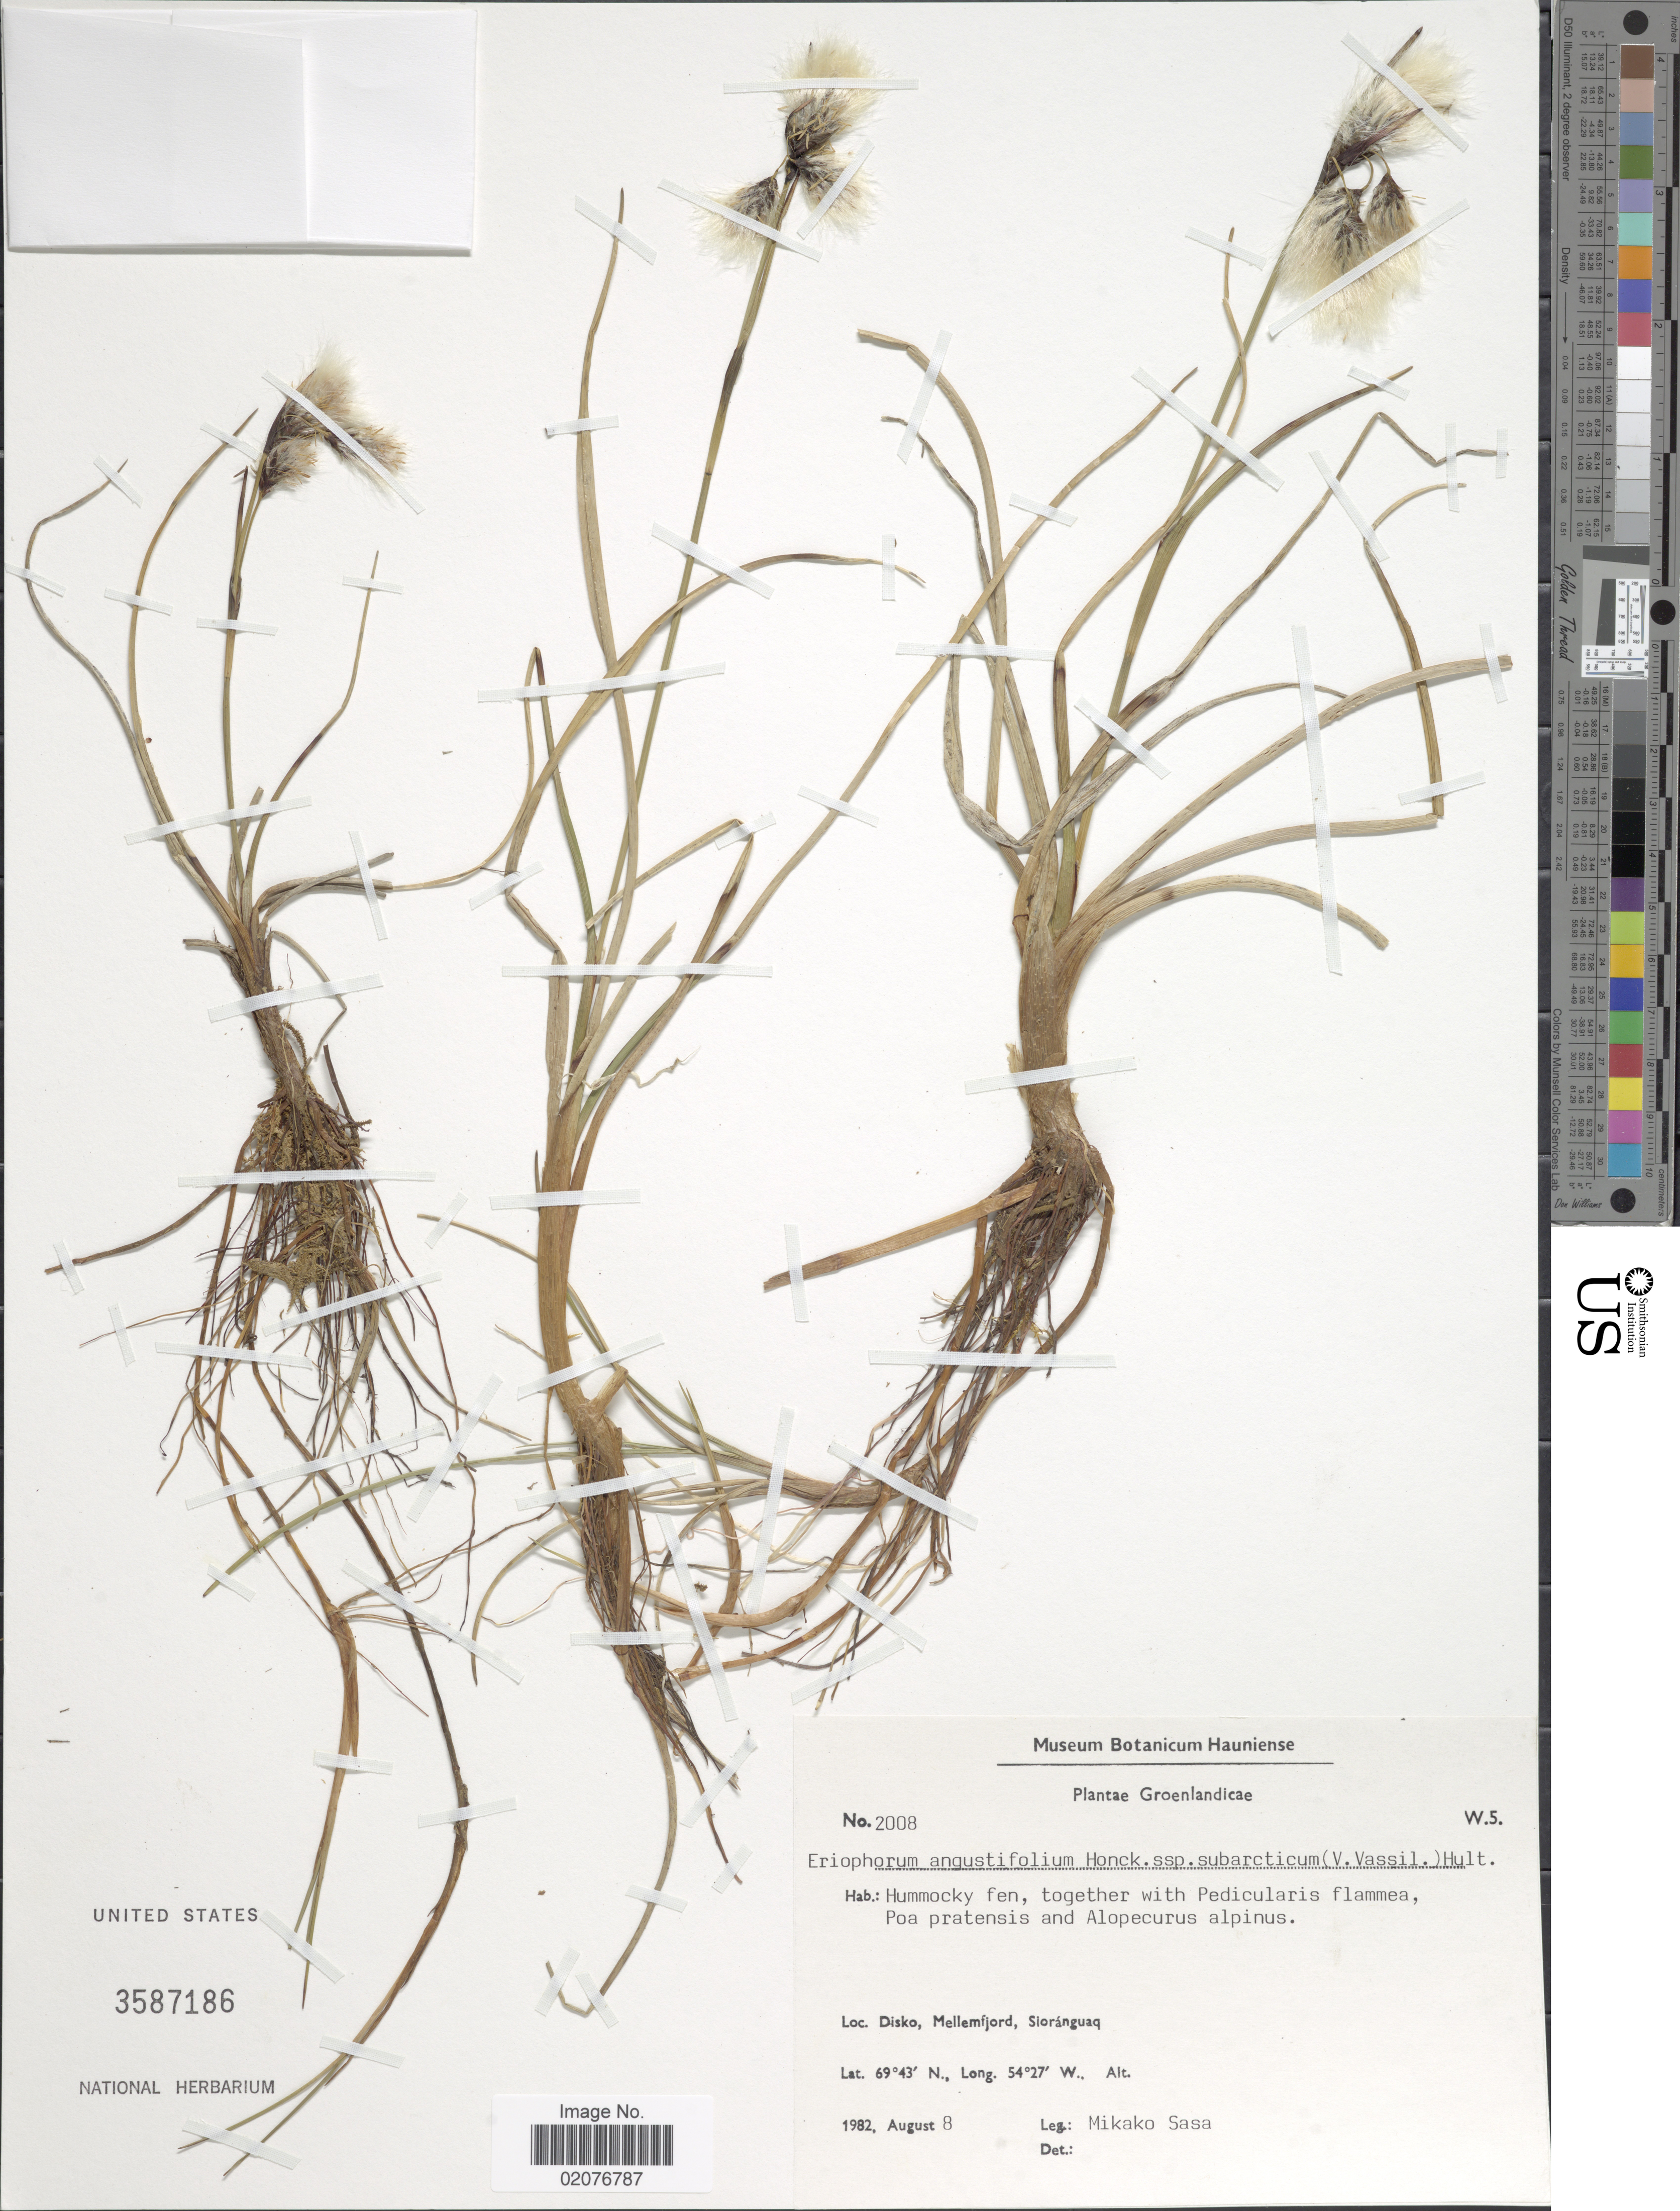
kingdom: Plantae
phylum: Tracheophyta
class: Liliopsida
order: Poales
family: Cyperaceae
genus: Eriophorum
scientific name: Eriophorum angustifolium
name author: Honck.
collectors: M. Sasa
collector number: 2008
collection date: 1982-08-08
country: Greenland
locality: Disko, Mallemfjord, Sioránguaq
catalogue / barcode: US 3587186